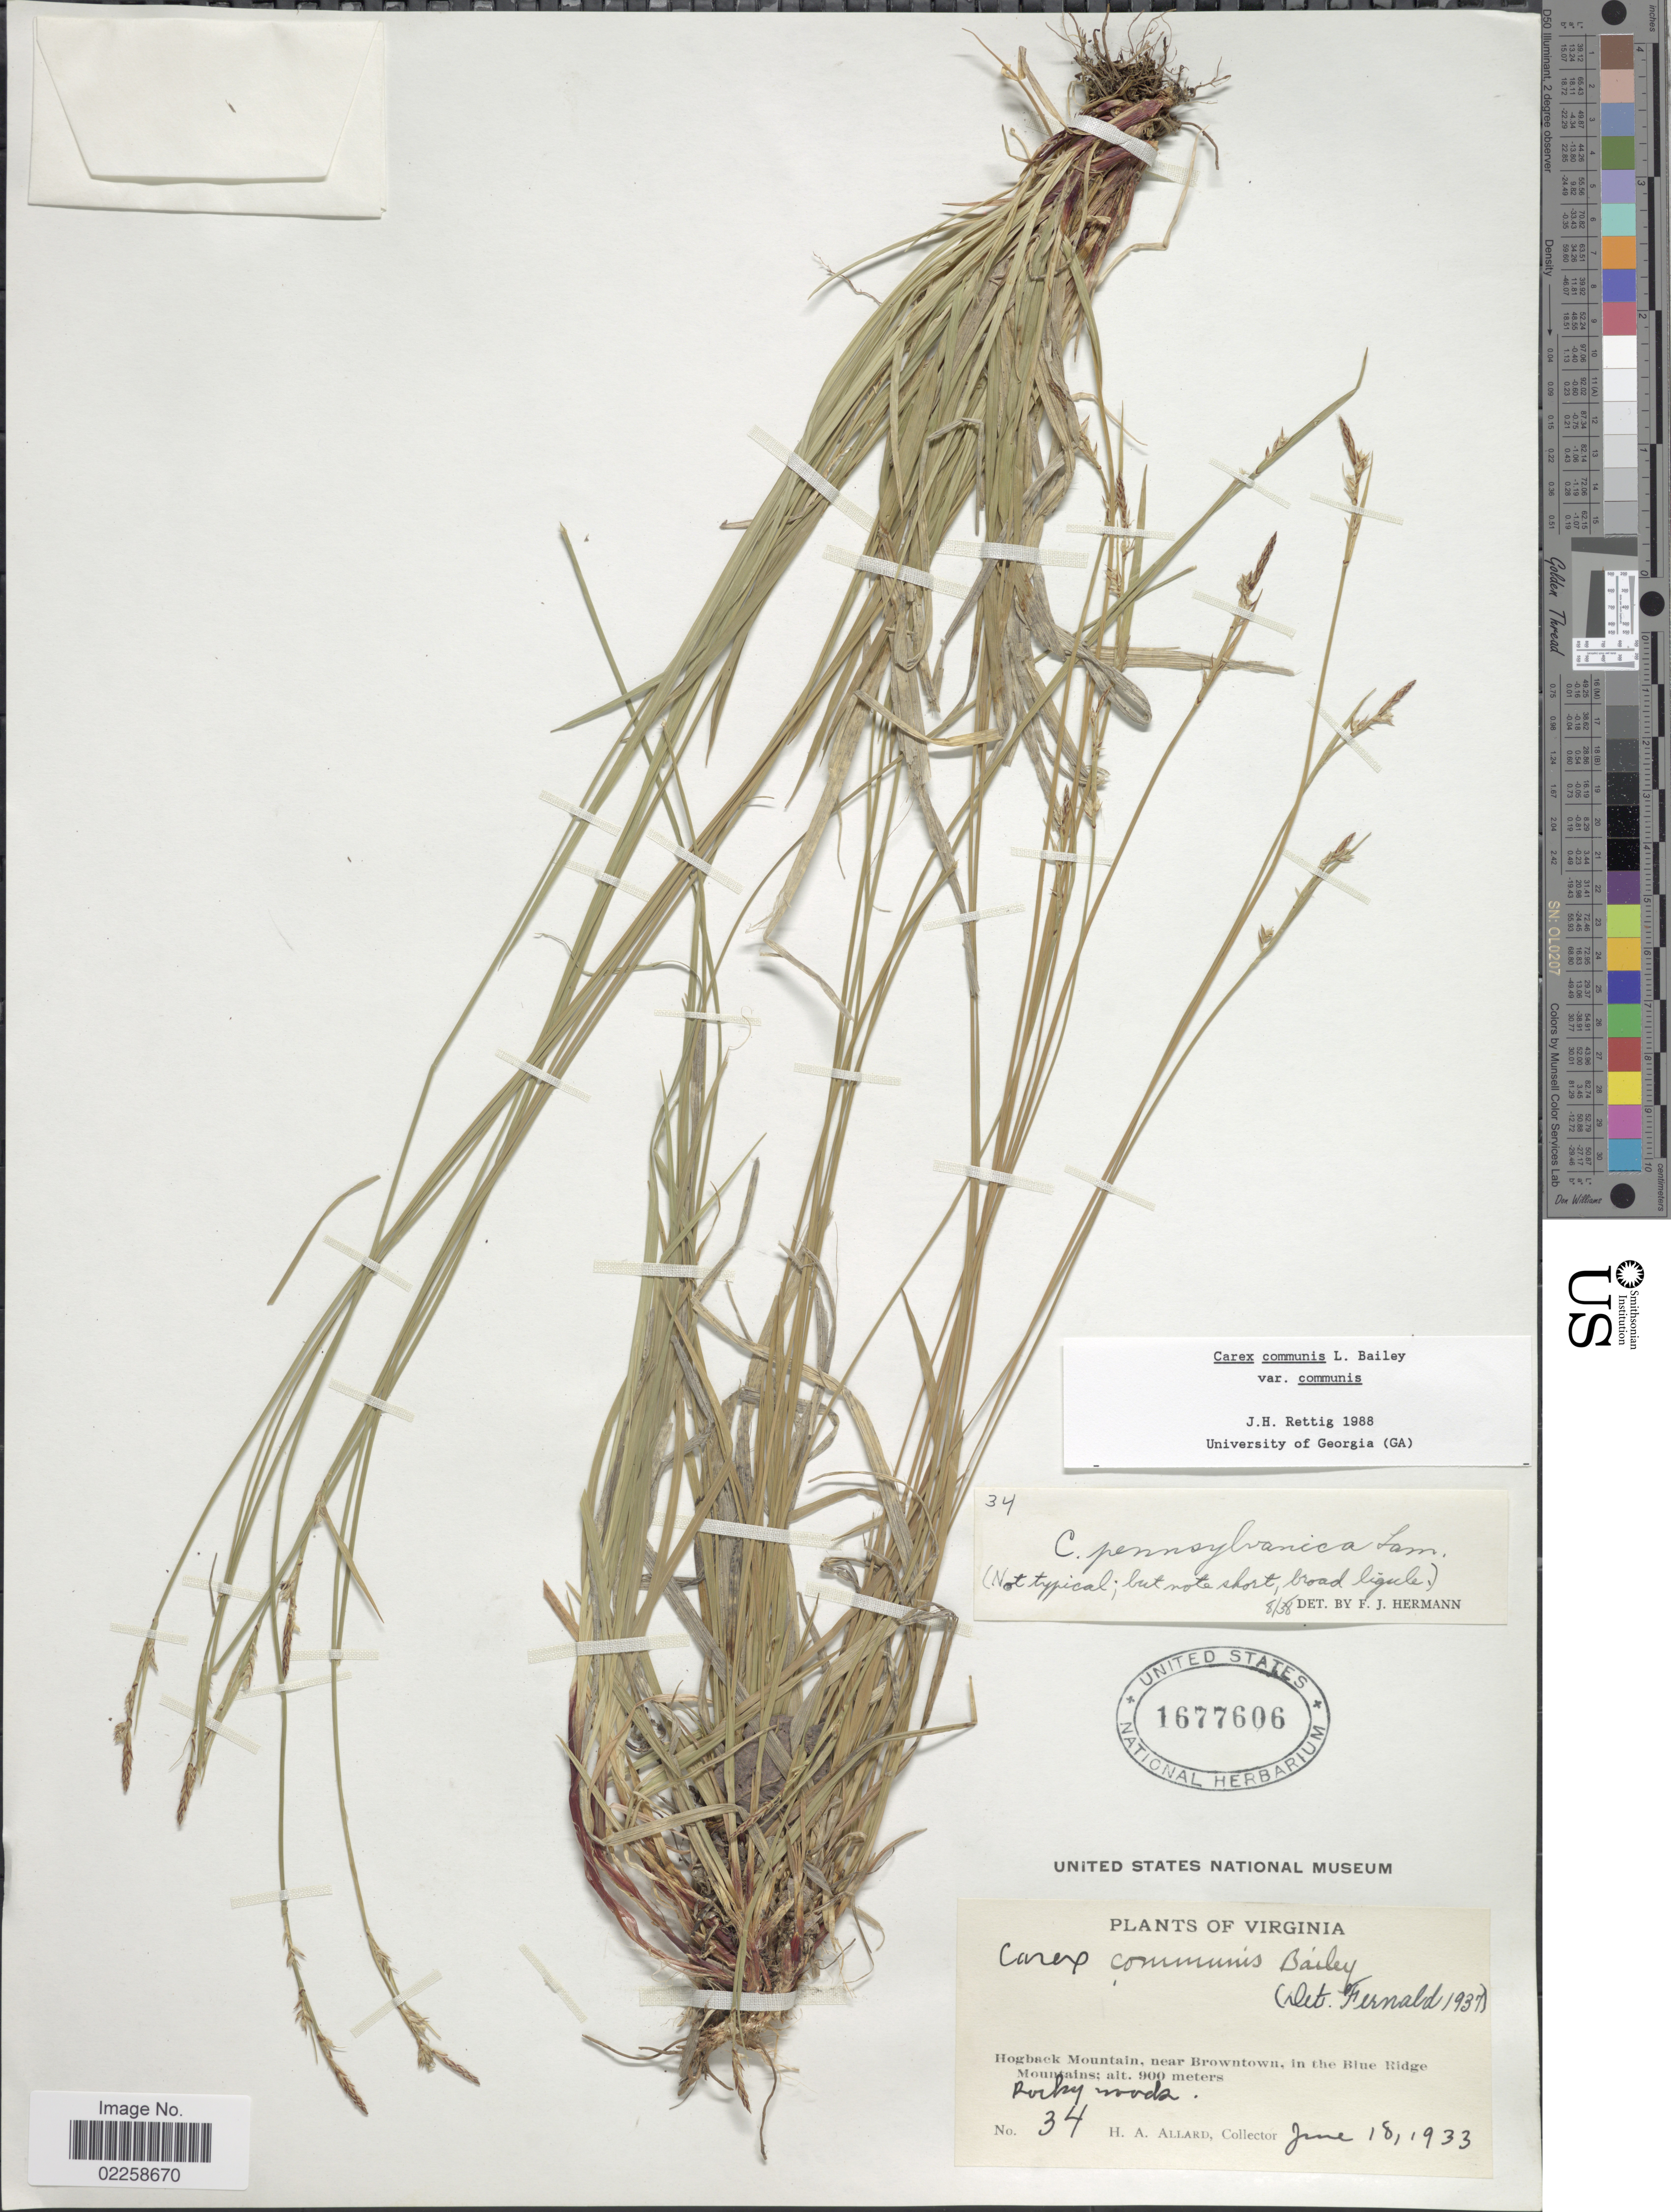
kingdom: Plantae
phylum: Tracheophyta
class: Liliopsida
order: Poales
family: Cyperaceae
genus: Carex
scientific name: Carex communis var. communis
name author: L.H. Bailey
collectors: H. A. Allard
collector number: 34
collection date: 1933-06-18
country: United States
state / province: Virginia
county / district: Warren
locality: Hogback Mountain, near Browntown, in the Blue Ridge Mountains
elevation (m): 900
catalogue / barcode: US 1677606